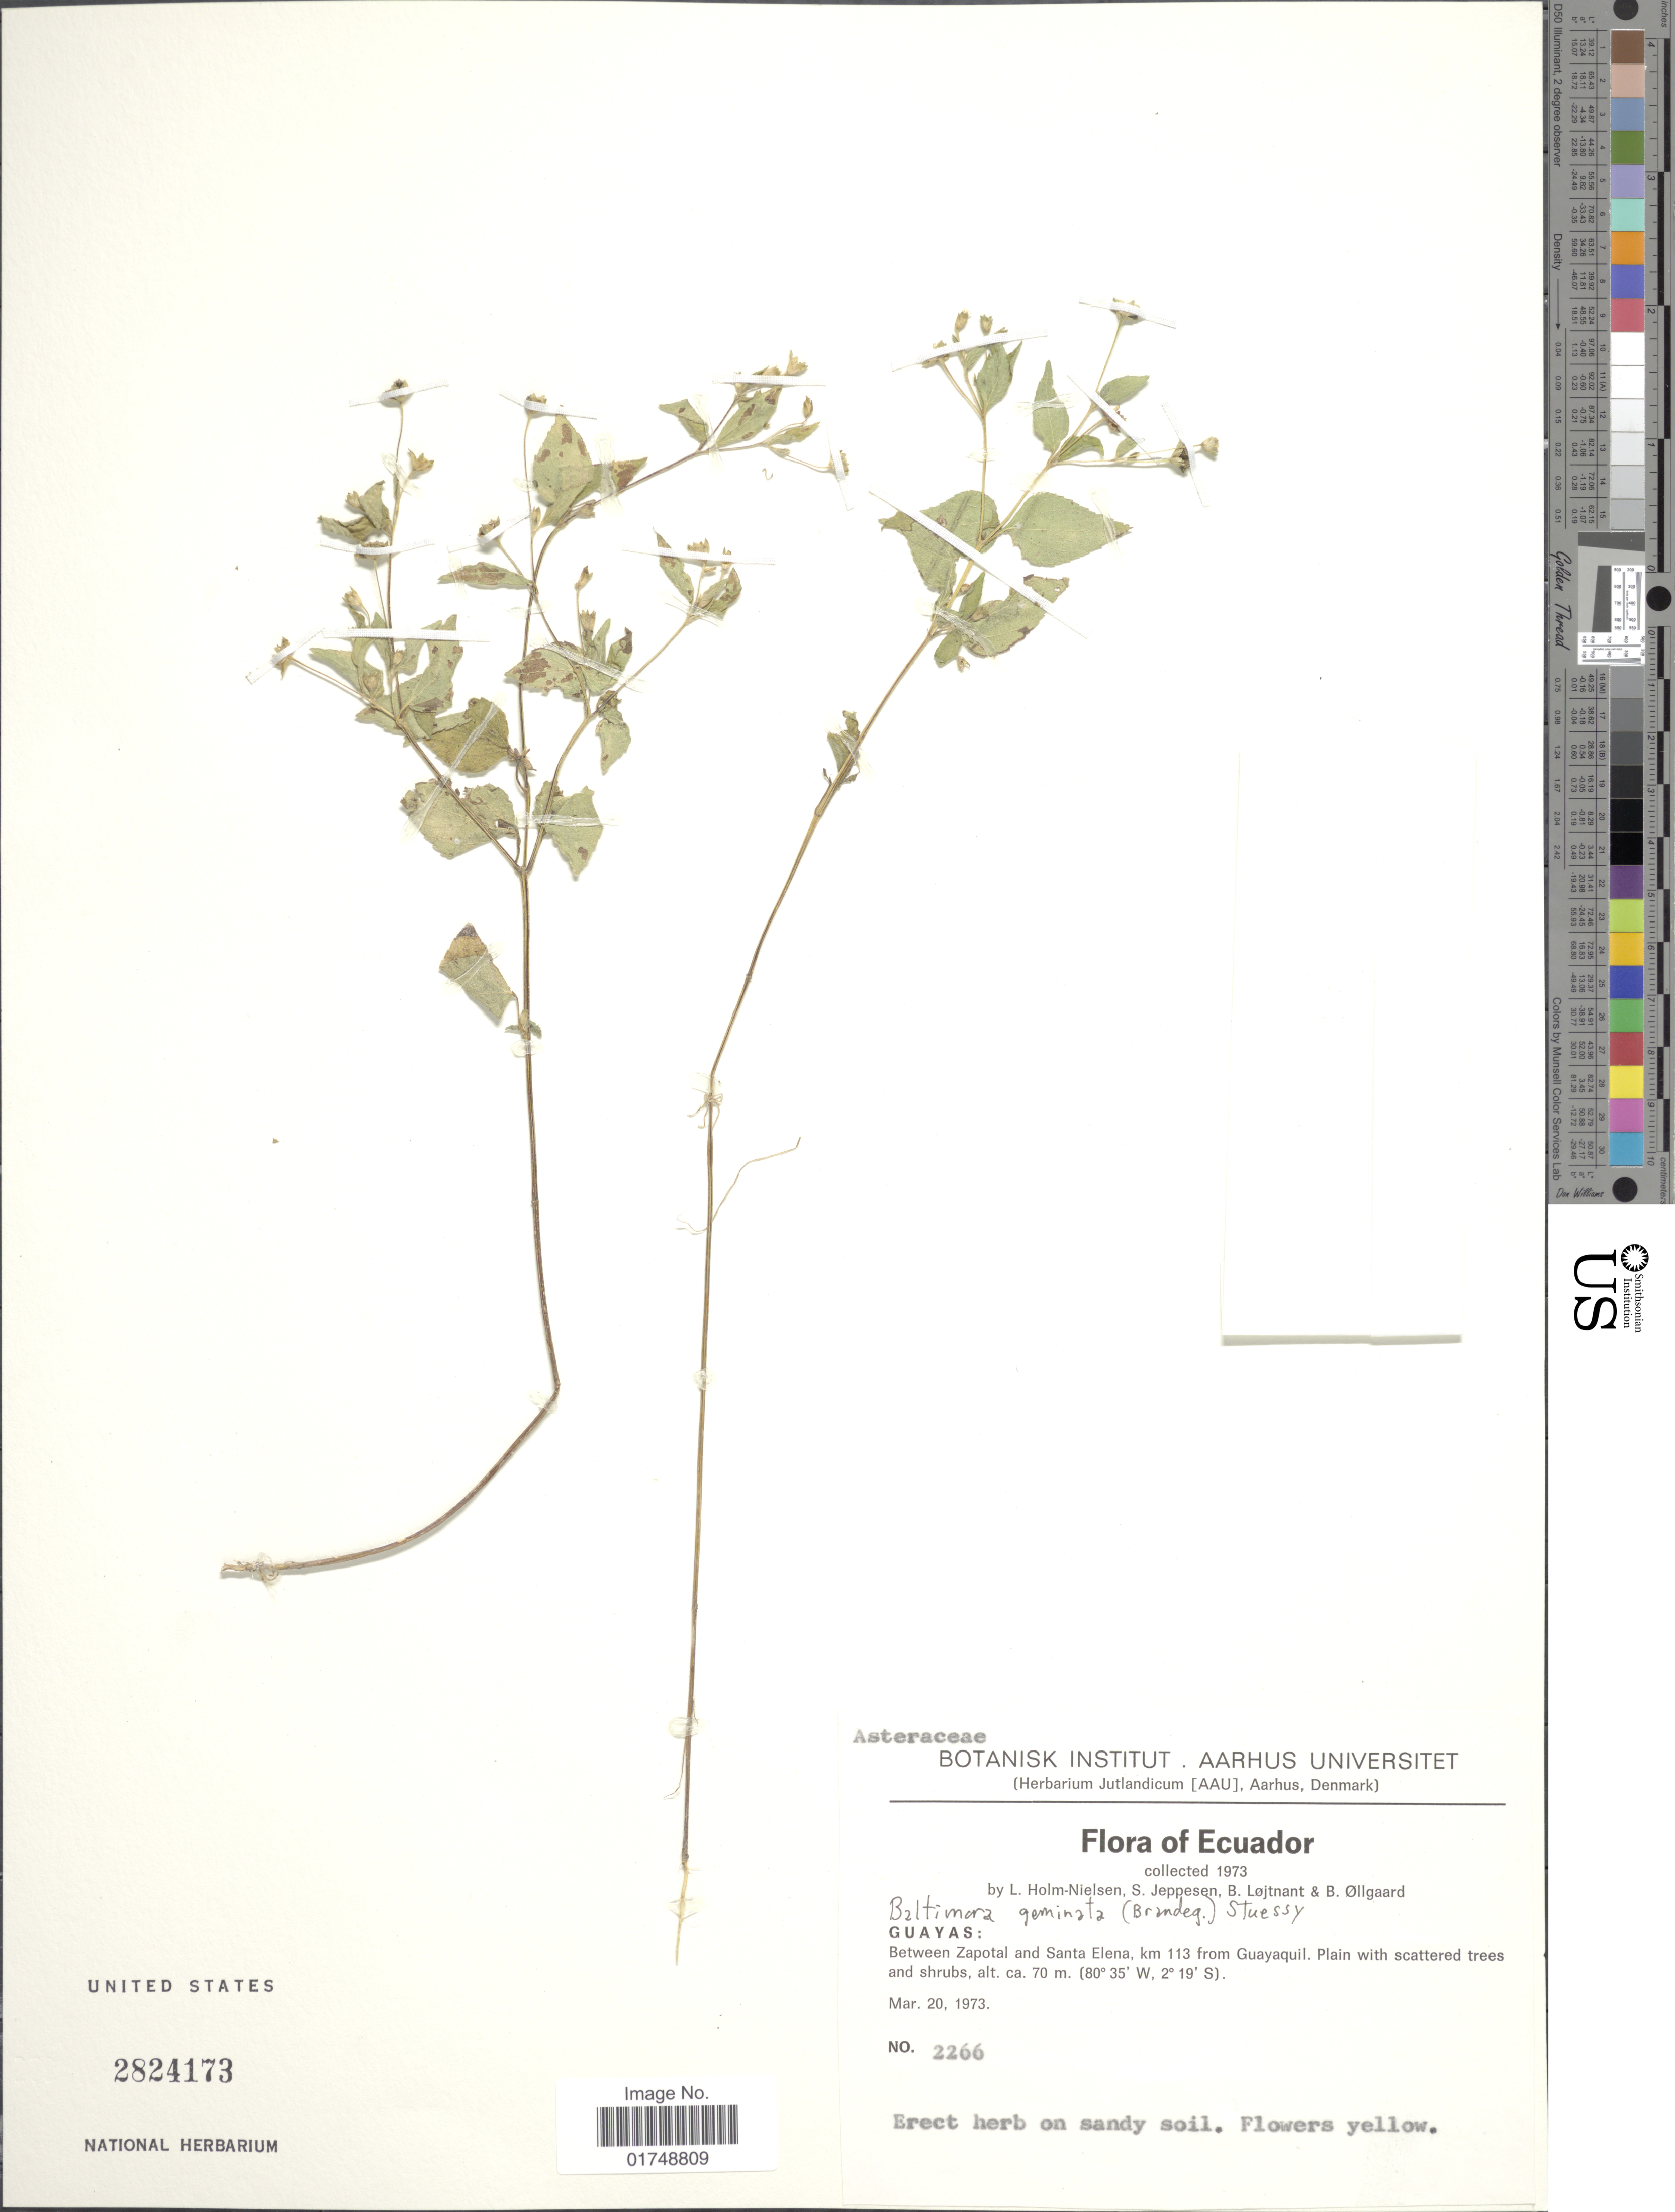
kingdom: Plantae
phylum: Tracheophyta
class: Magnoliopsida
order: Asterales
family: Asteraceae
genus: Baltimora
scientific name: Baltimora geminata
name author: (Brandegee) Stuessy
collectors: L. B. Holm-Nielsen, S. Jeppesen, B. Löjtnant & B. Øllgaard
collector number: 2266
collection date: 1973-03-20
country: Ecuador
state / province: Guayas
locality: Between Zapotal and Santa Elena, k. 113 from Guayaquil.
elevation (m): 70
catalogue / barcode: US 2824173